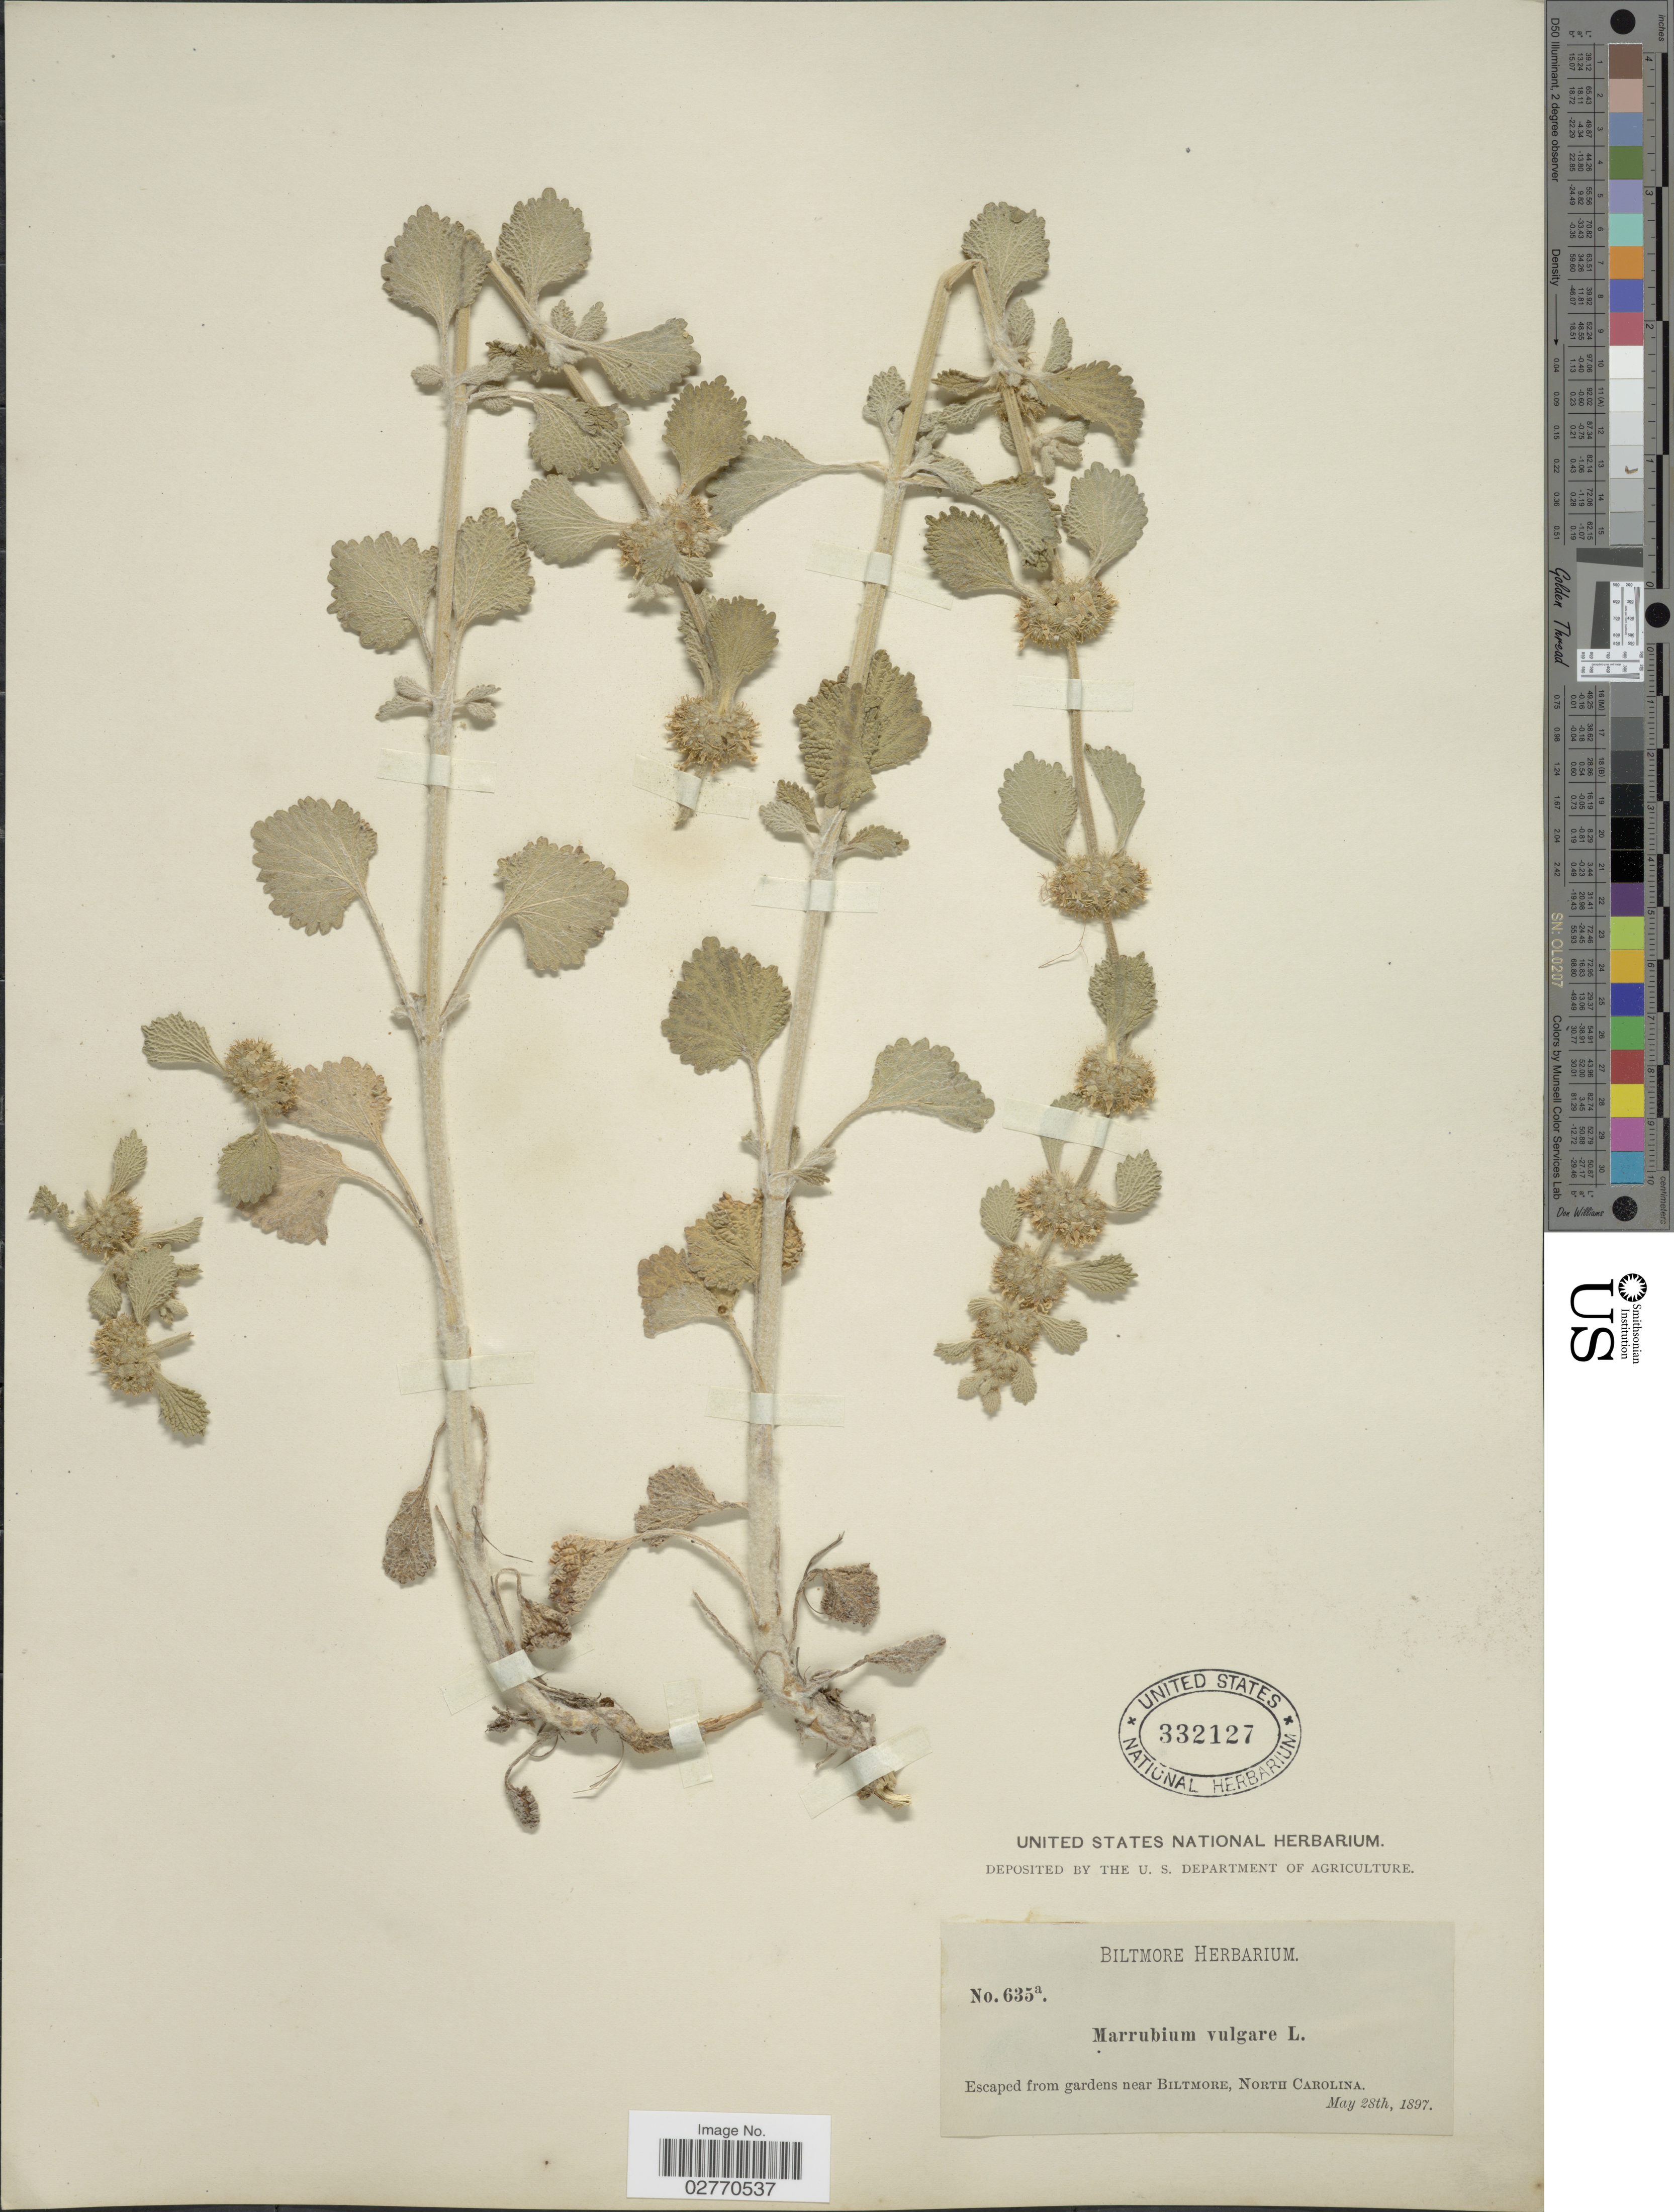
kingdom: Plantae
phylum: Tracheophyta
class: Magnoliopsida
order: Lamiales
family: Lamiaceae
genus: Marrubium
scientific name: Marrubium vulgare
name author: L.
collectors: ex herb. Biltmore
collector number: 635a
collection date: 1897-05-28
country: United States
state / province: North Carolina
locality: Gardens near Biltmore.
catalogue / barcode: US 332127